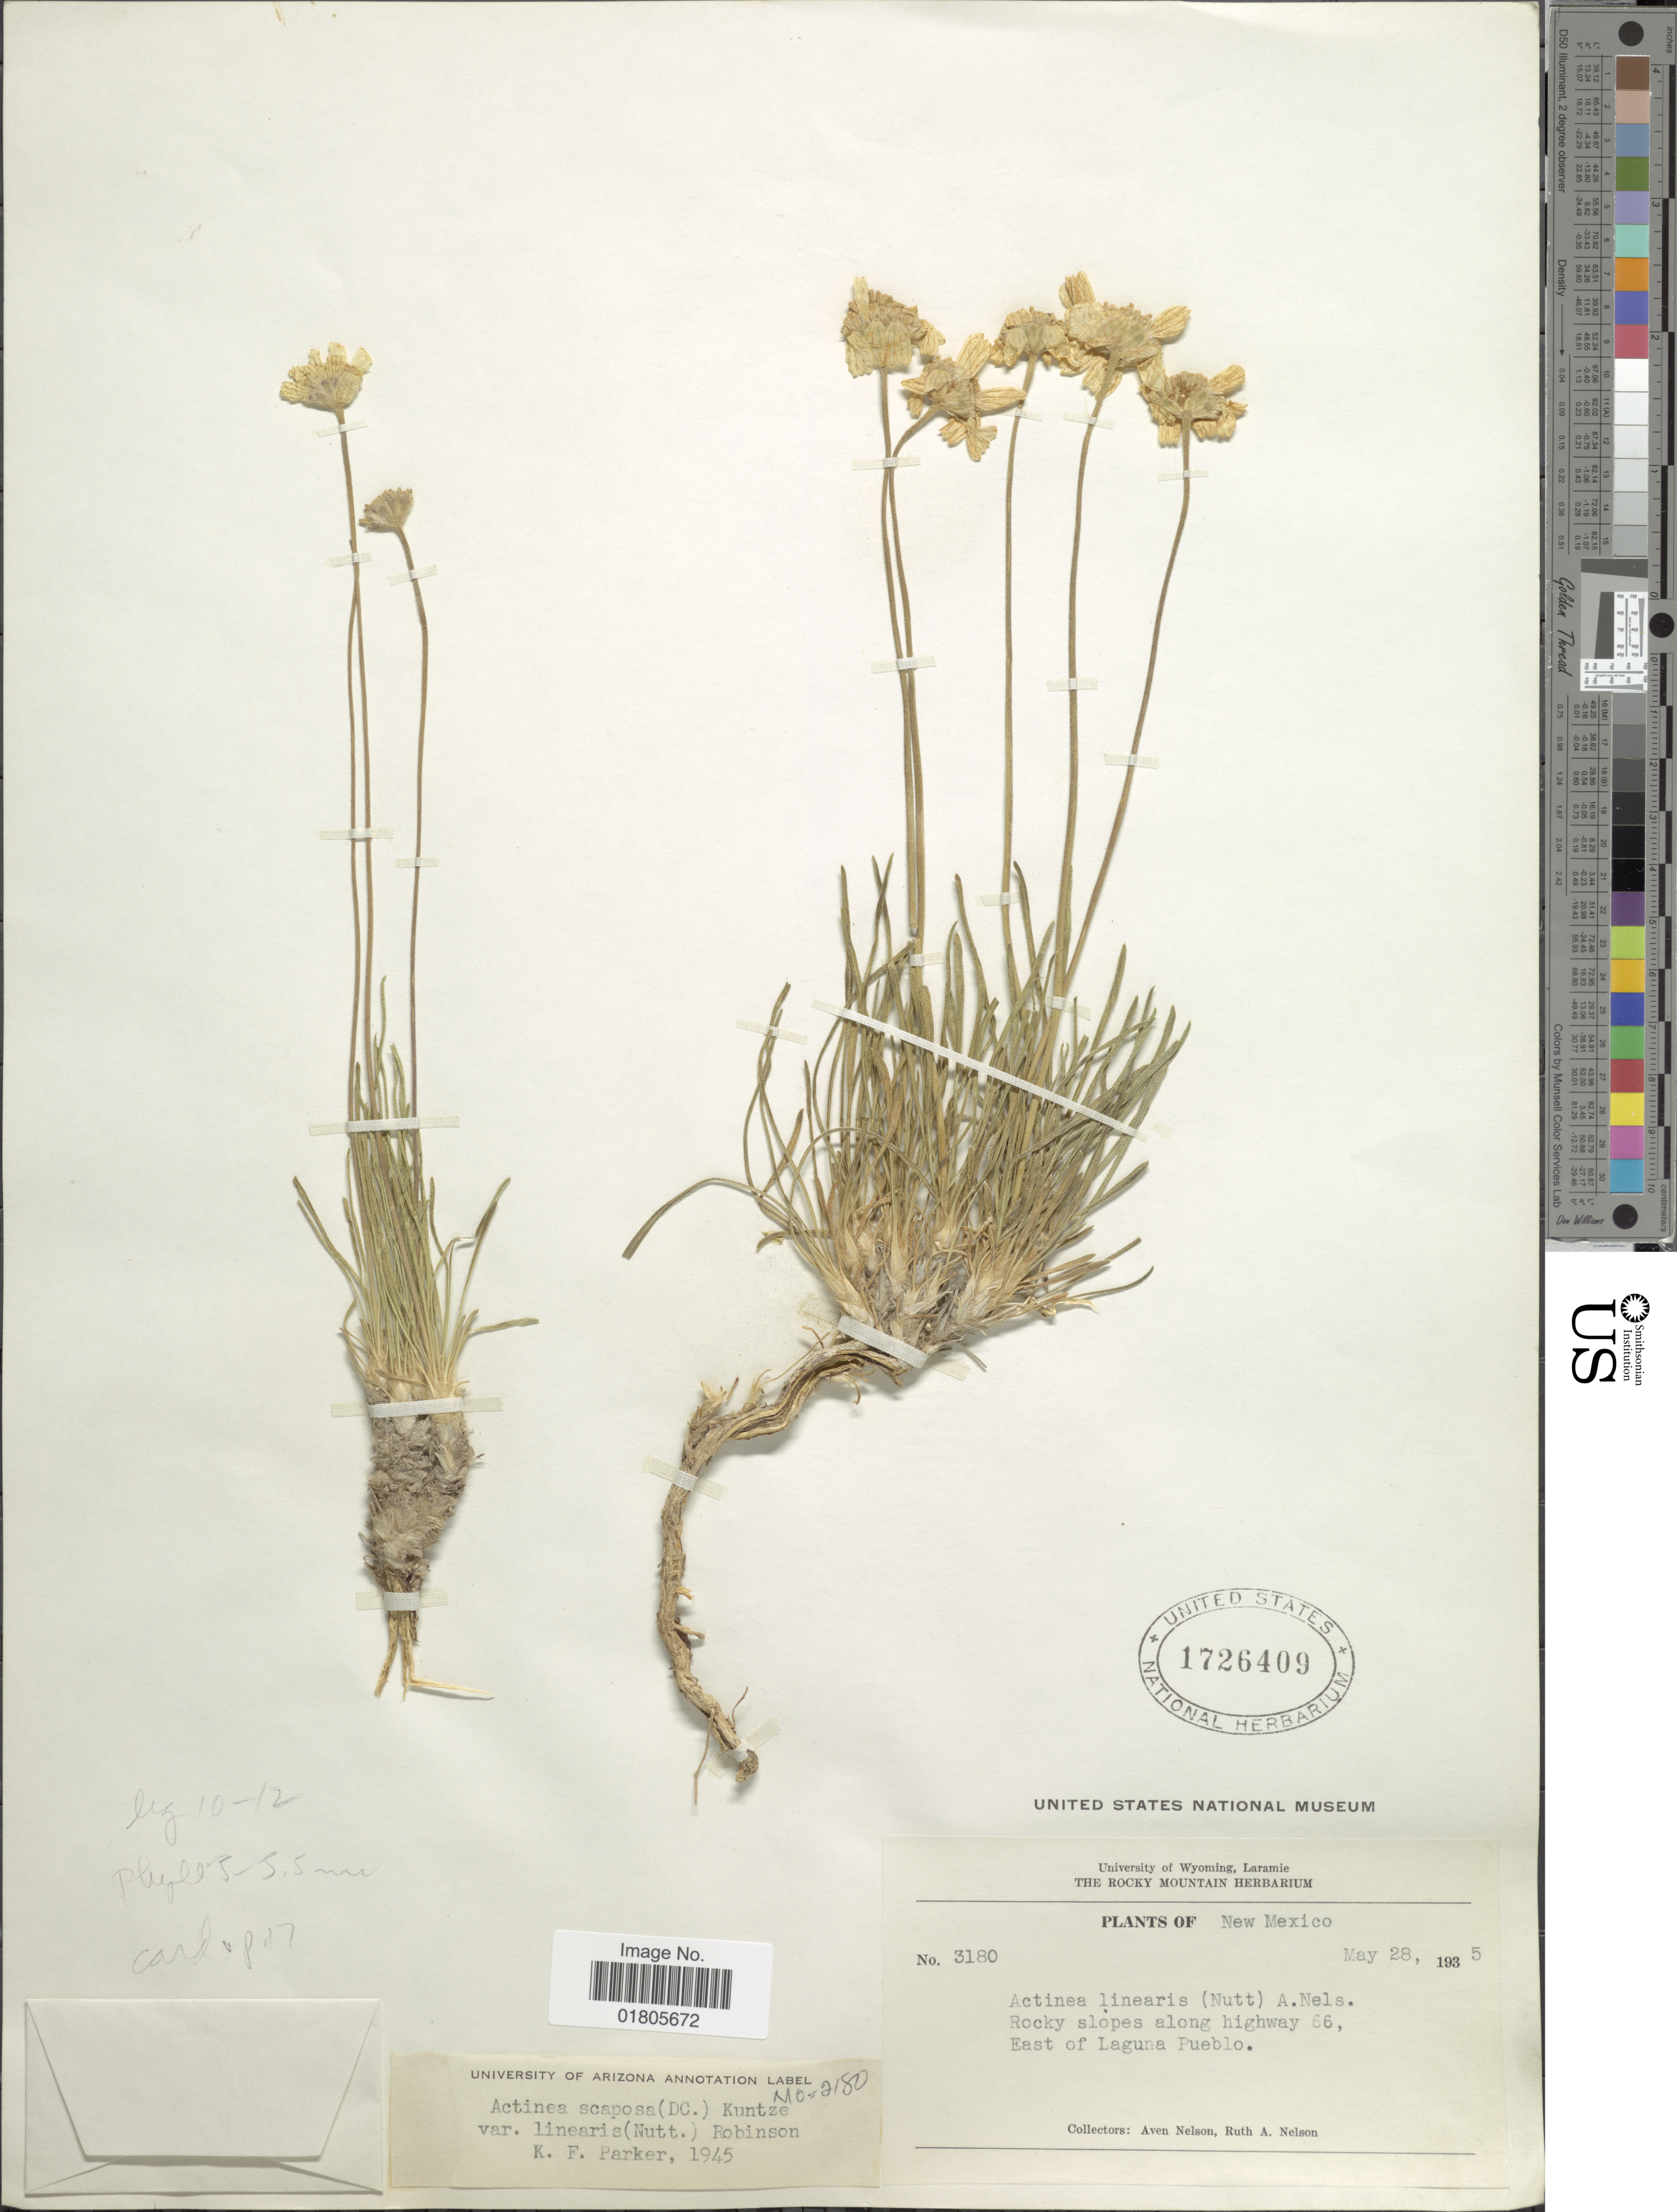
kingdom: Plantae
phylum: Tracheophyta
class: Magnoliopsida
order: Asterales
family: Asteraceae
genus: Actinea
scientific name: Actinea scaposa var. linearis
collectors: A. Nelson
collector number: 3180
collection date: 1935-05-28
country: United States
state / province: New Mexico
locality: Rocky slopes along highway 66, East of Laguna Pueblo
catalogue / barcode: US 1726409